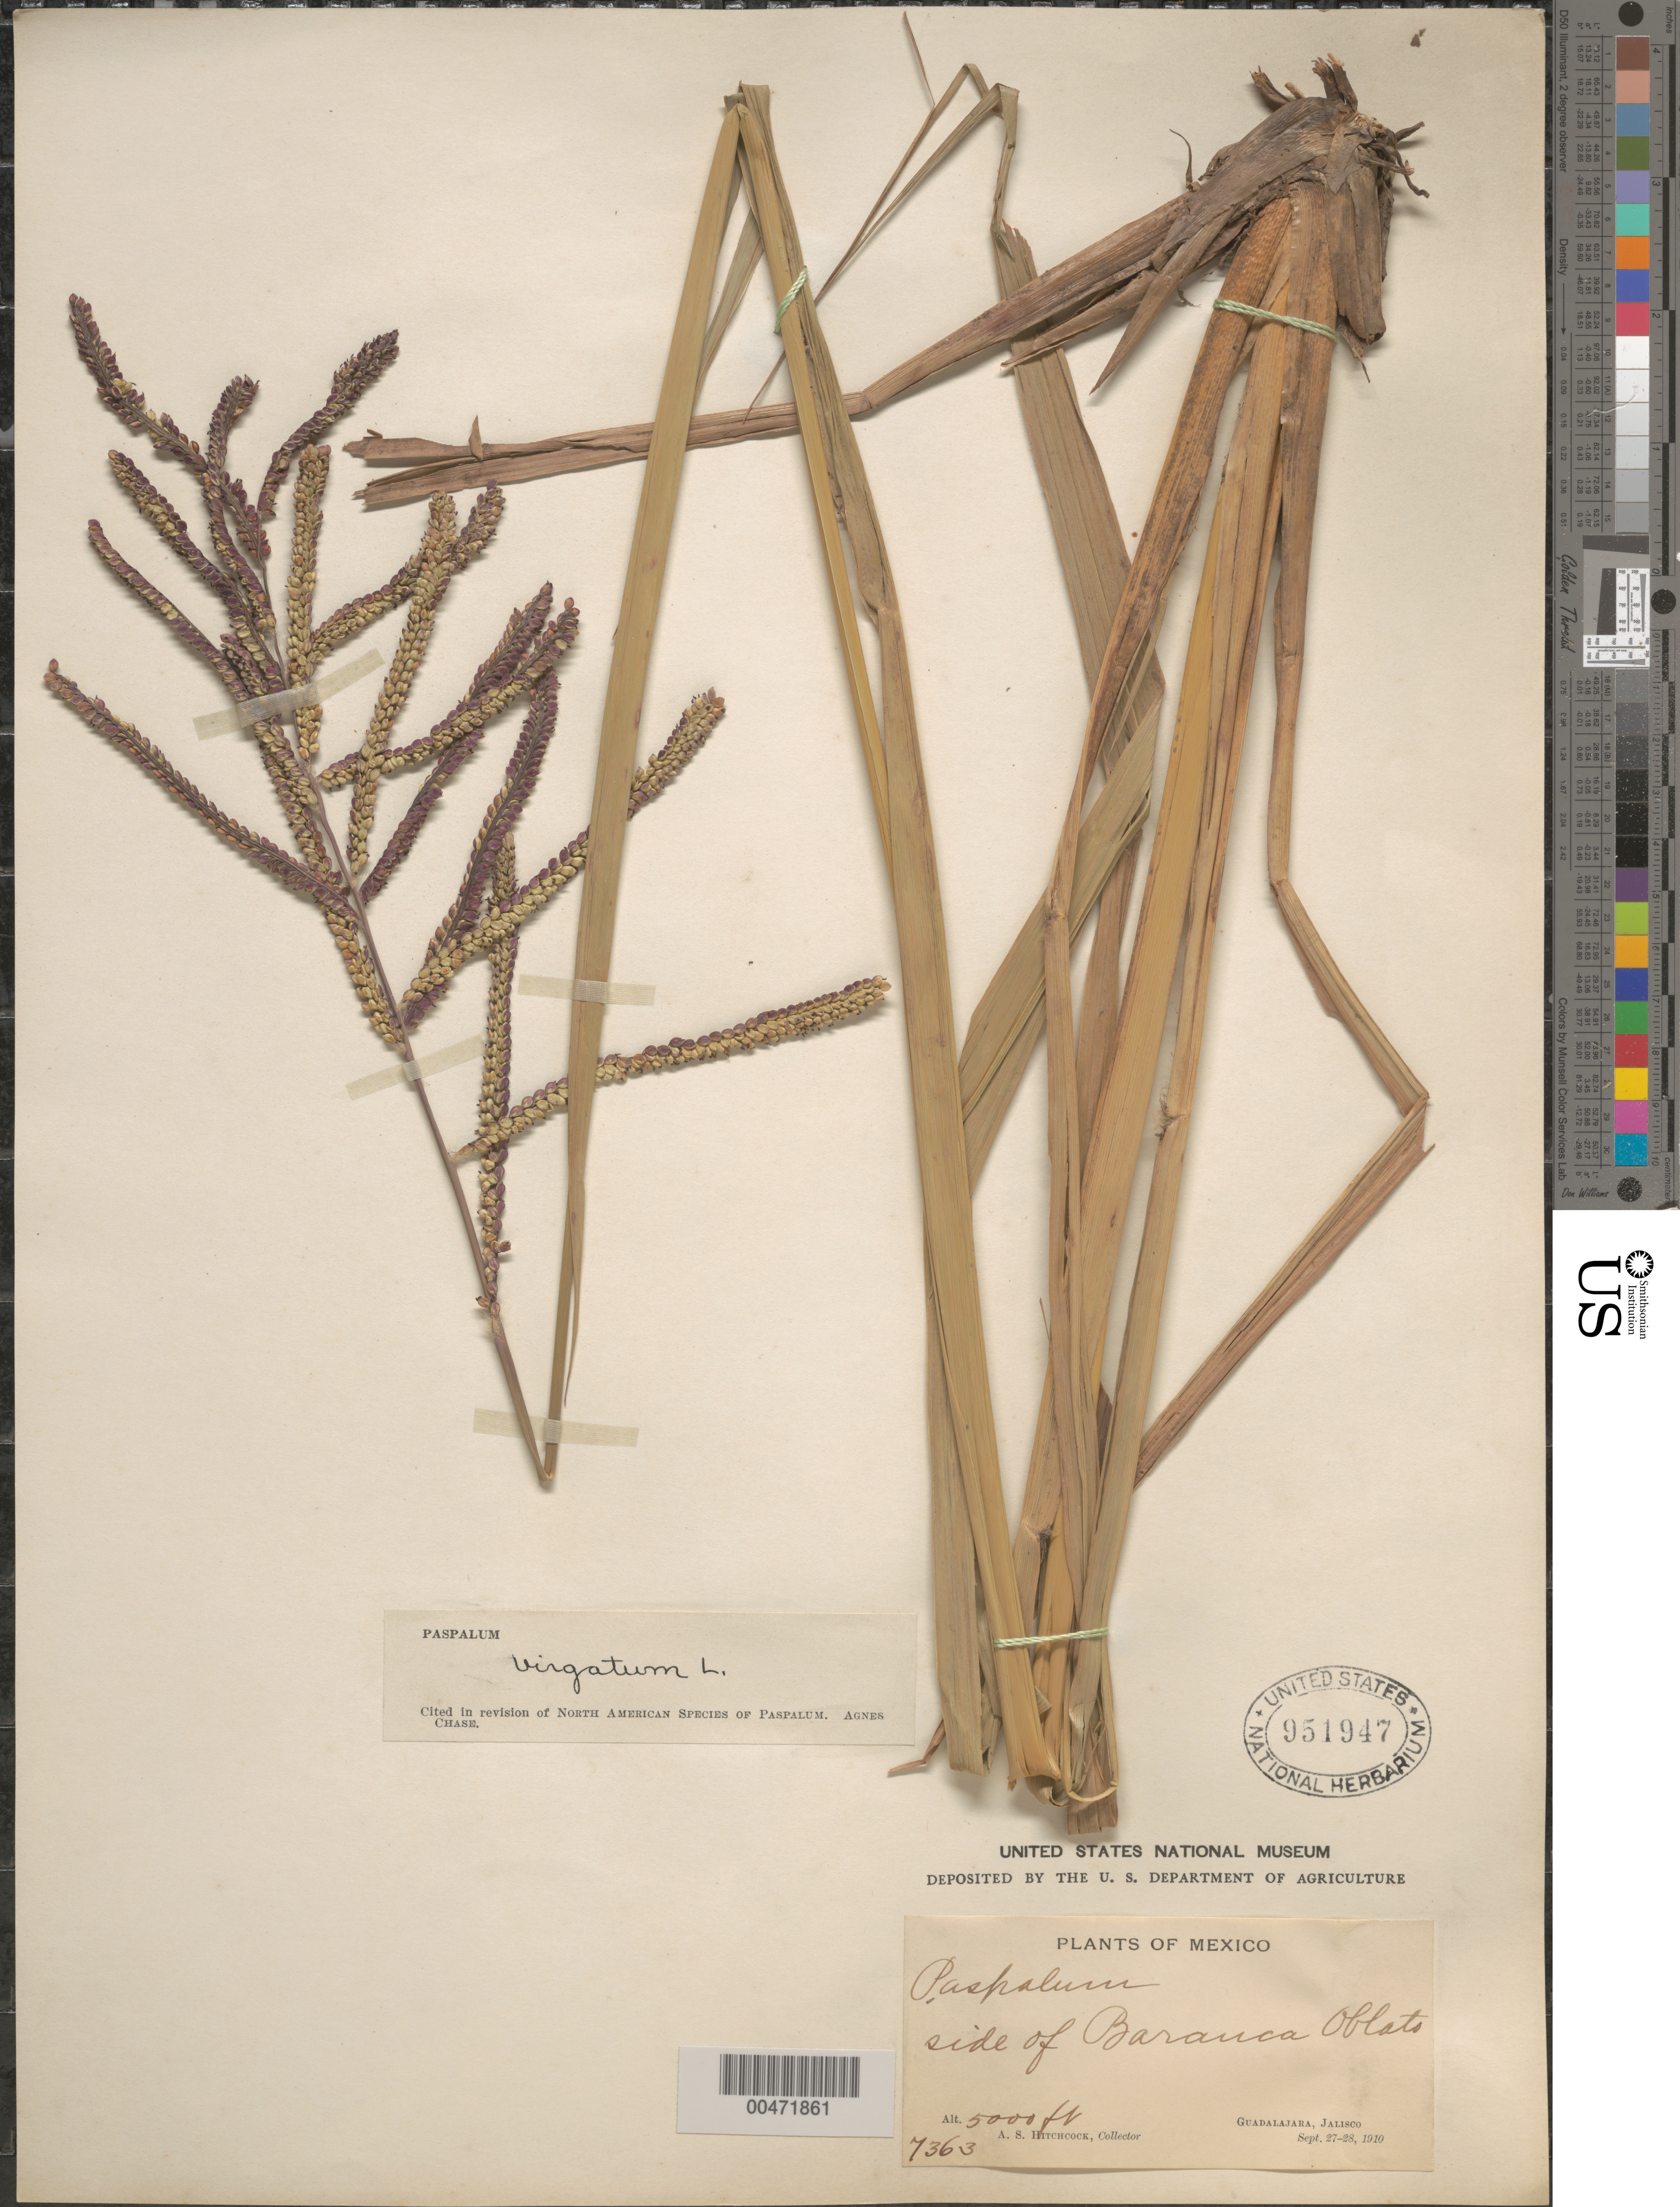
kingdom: Plantae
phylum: Tracheophyta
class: Liliopsida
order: Poales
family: Poaceae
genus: Paspalum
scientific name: Paspalum virgatum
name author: L.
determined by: Chase, [M.] Agnes, (US)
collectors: A. S. Hitchcock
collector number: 7363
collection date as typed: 27 Sep 1910 to 28 Jul 1910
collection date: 1910-07-28/1910-09-27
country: Mexico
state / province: Jalisco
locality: Side of Baranca Oblato, Guadalajara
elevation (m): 1524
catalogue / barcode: US 951947